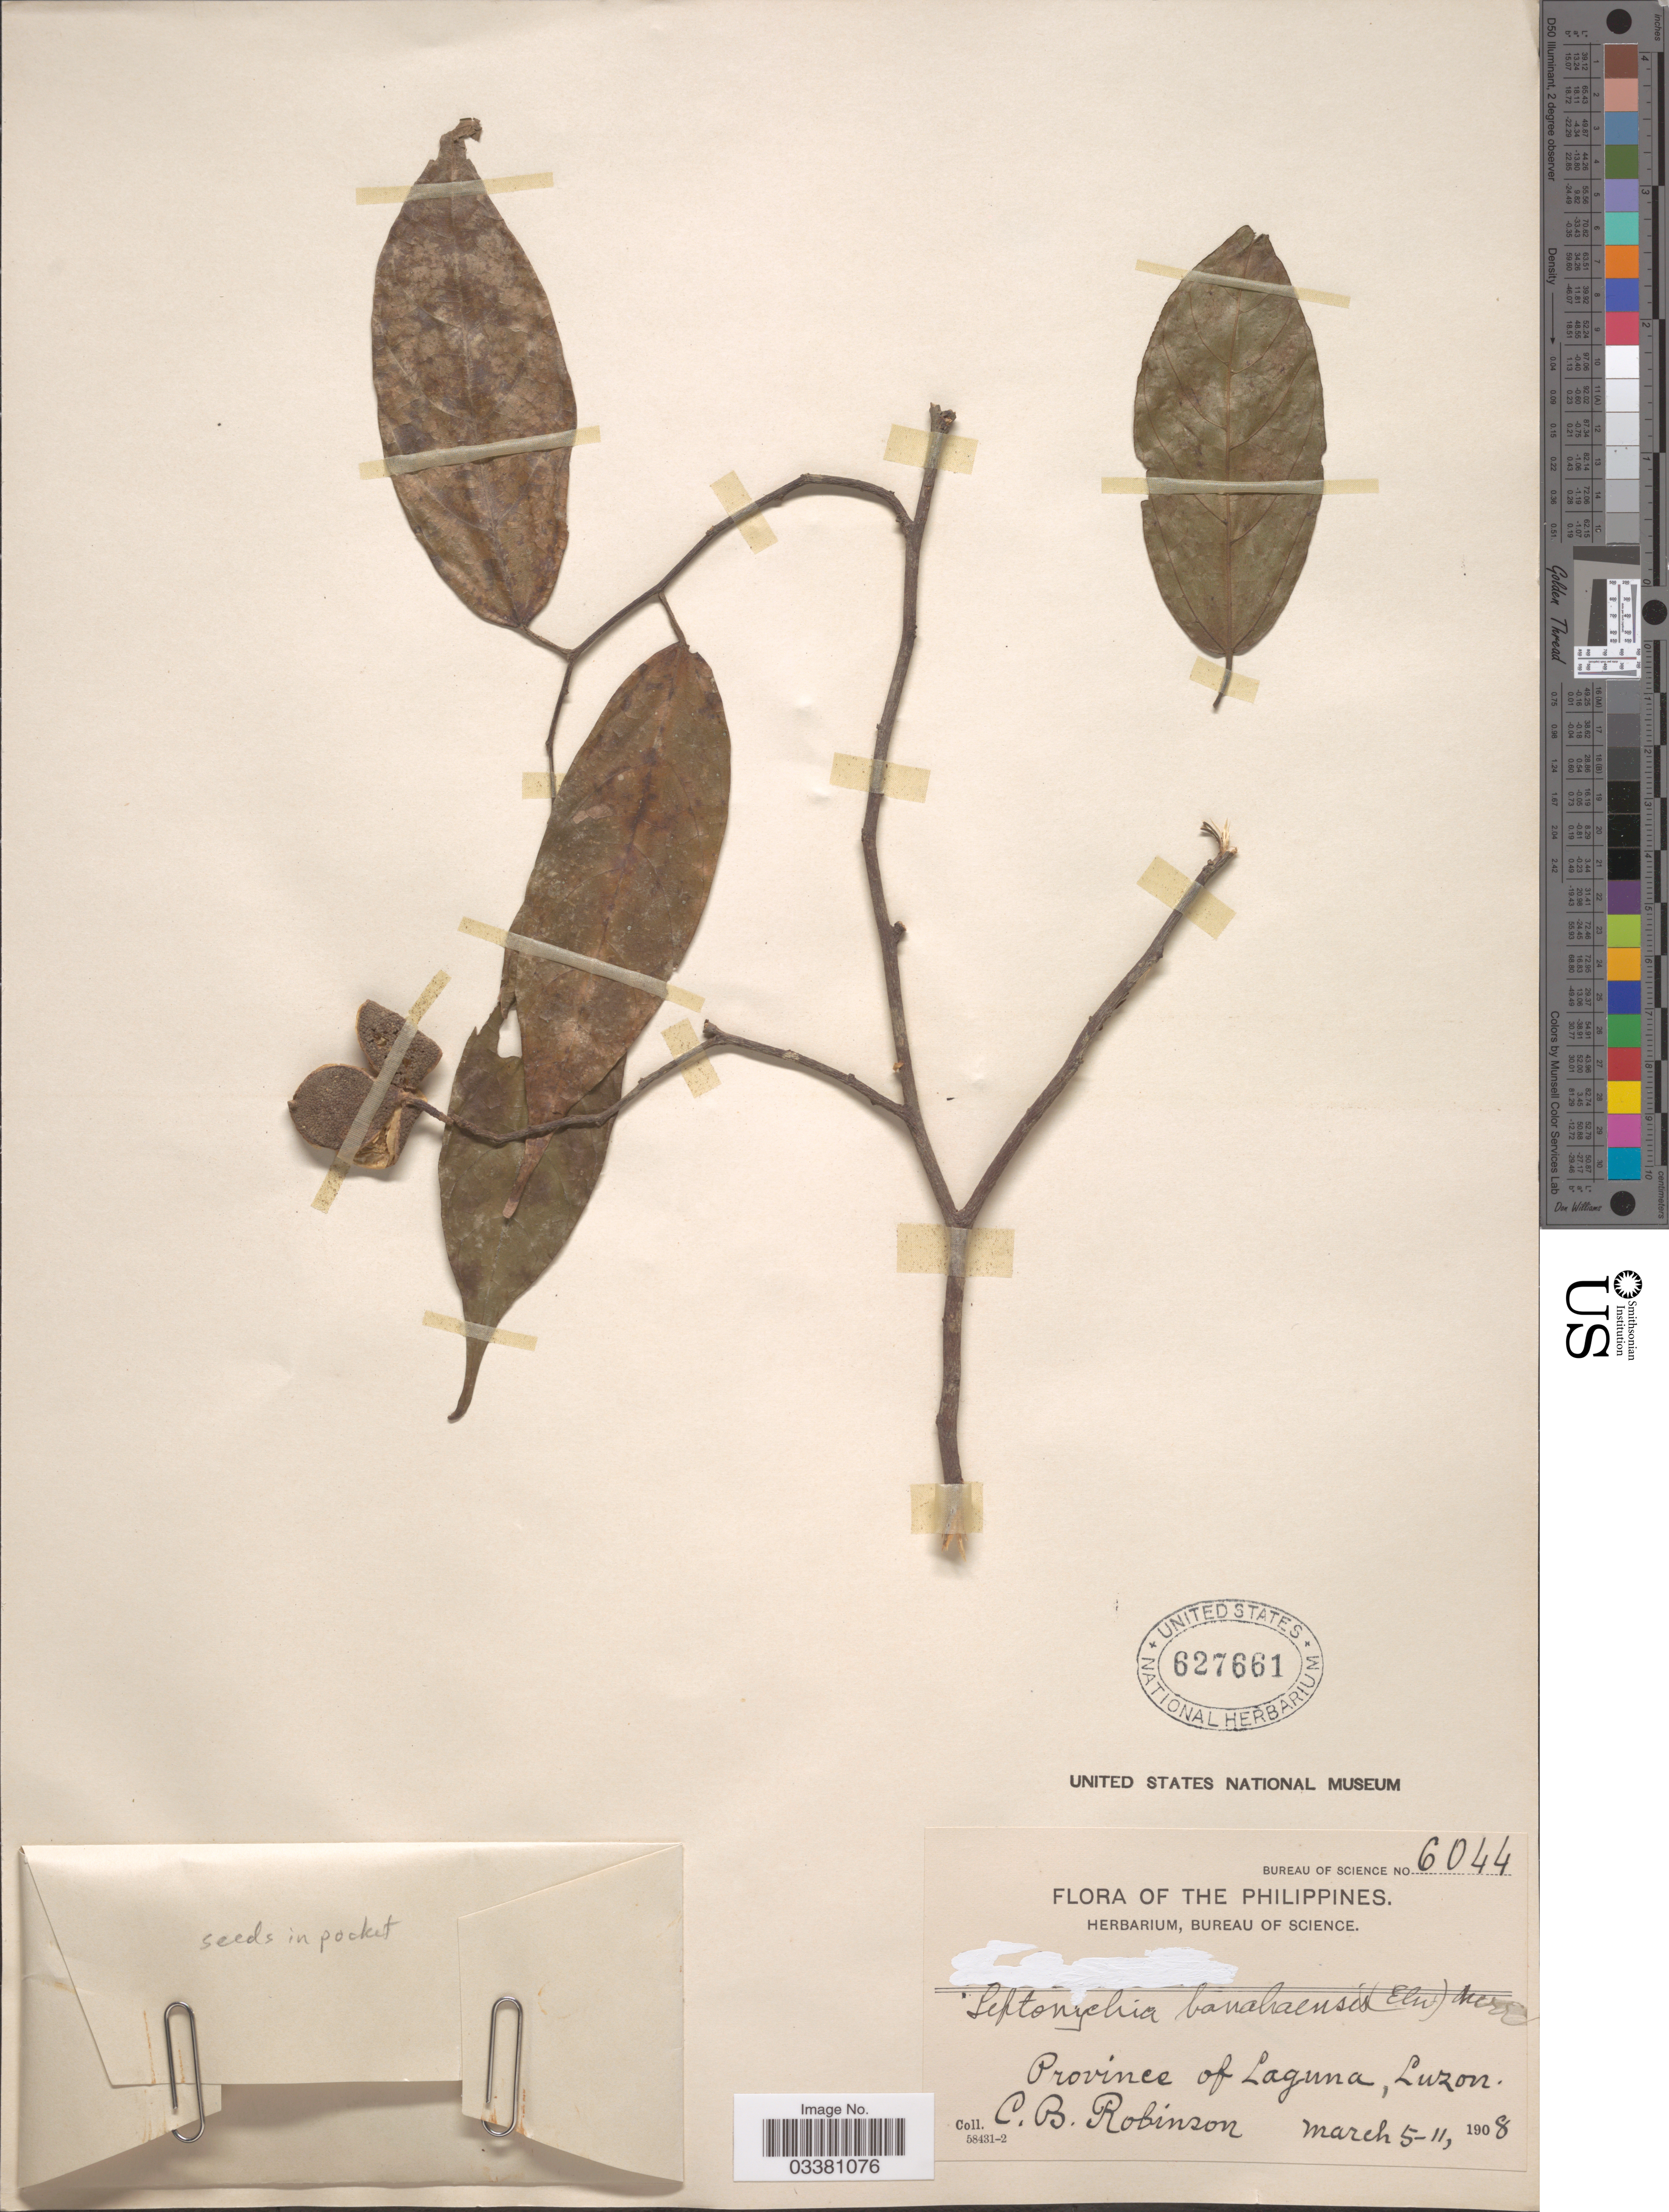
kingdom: Plantae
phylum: Tracheophyta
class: Magnoliopsida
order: Malvales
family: Malvaceae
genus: Leptonychia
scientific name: Leptonychia banahaensis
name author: Merr.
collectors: C. Robinson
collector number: Bureau of Science 6044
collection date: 1908-03-05/1908-03-11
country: Philippines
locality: Province of Laguna, Luzon.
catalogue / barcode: US 627661